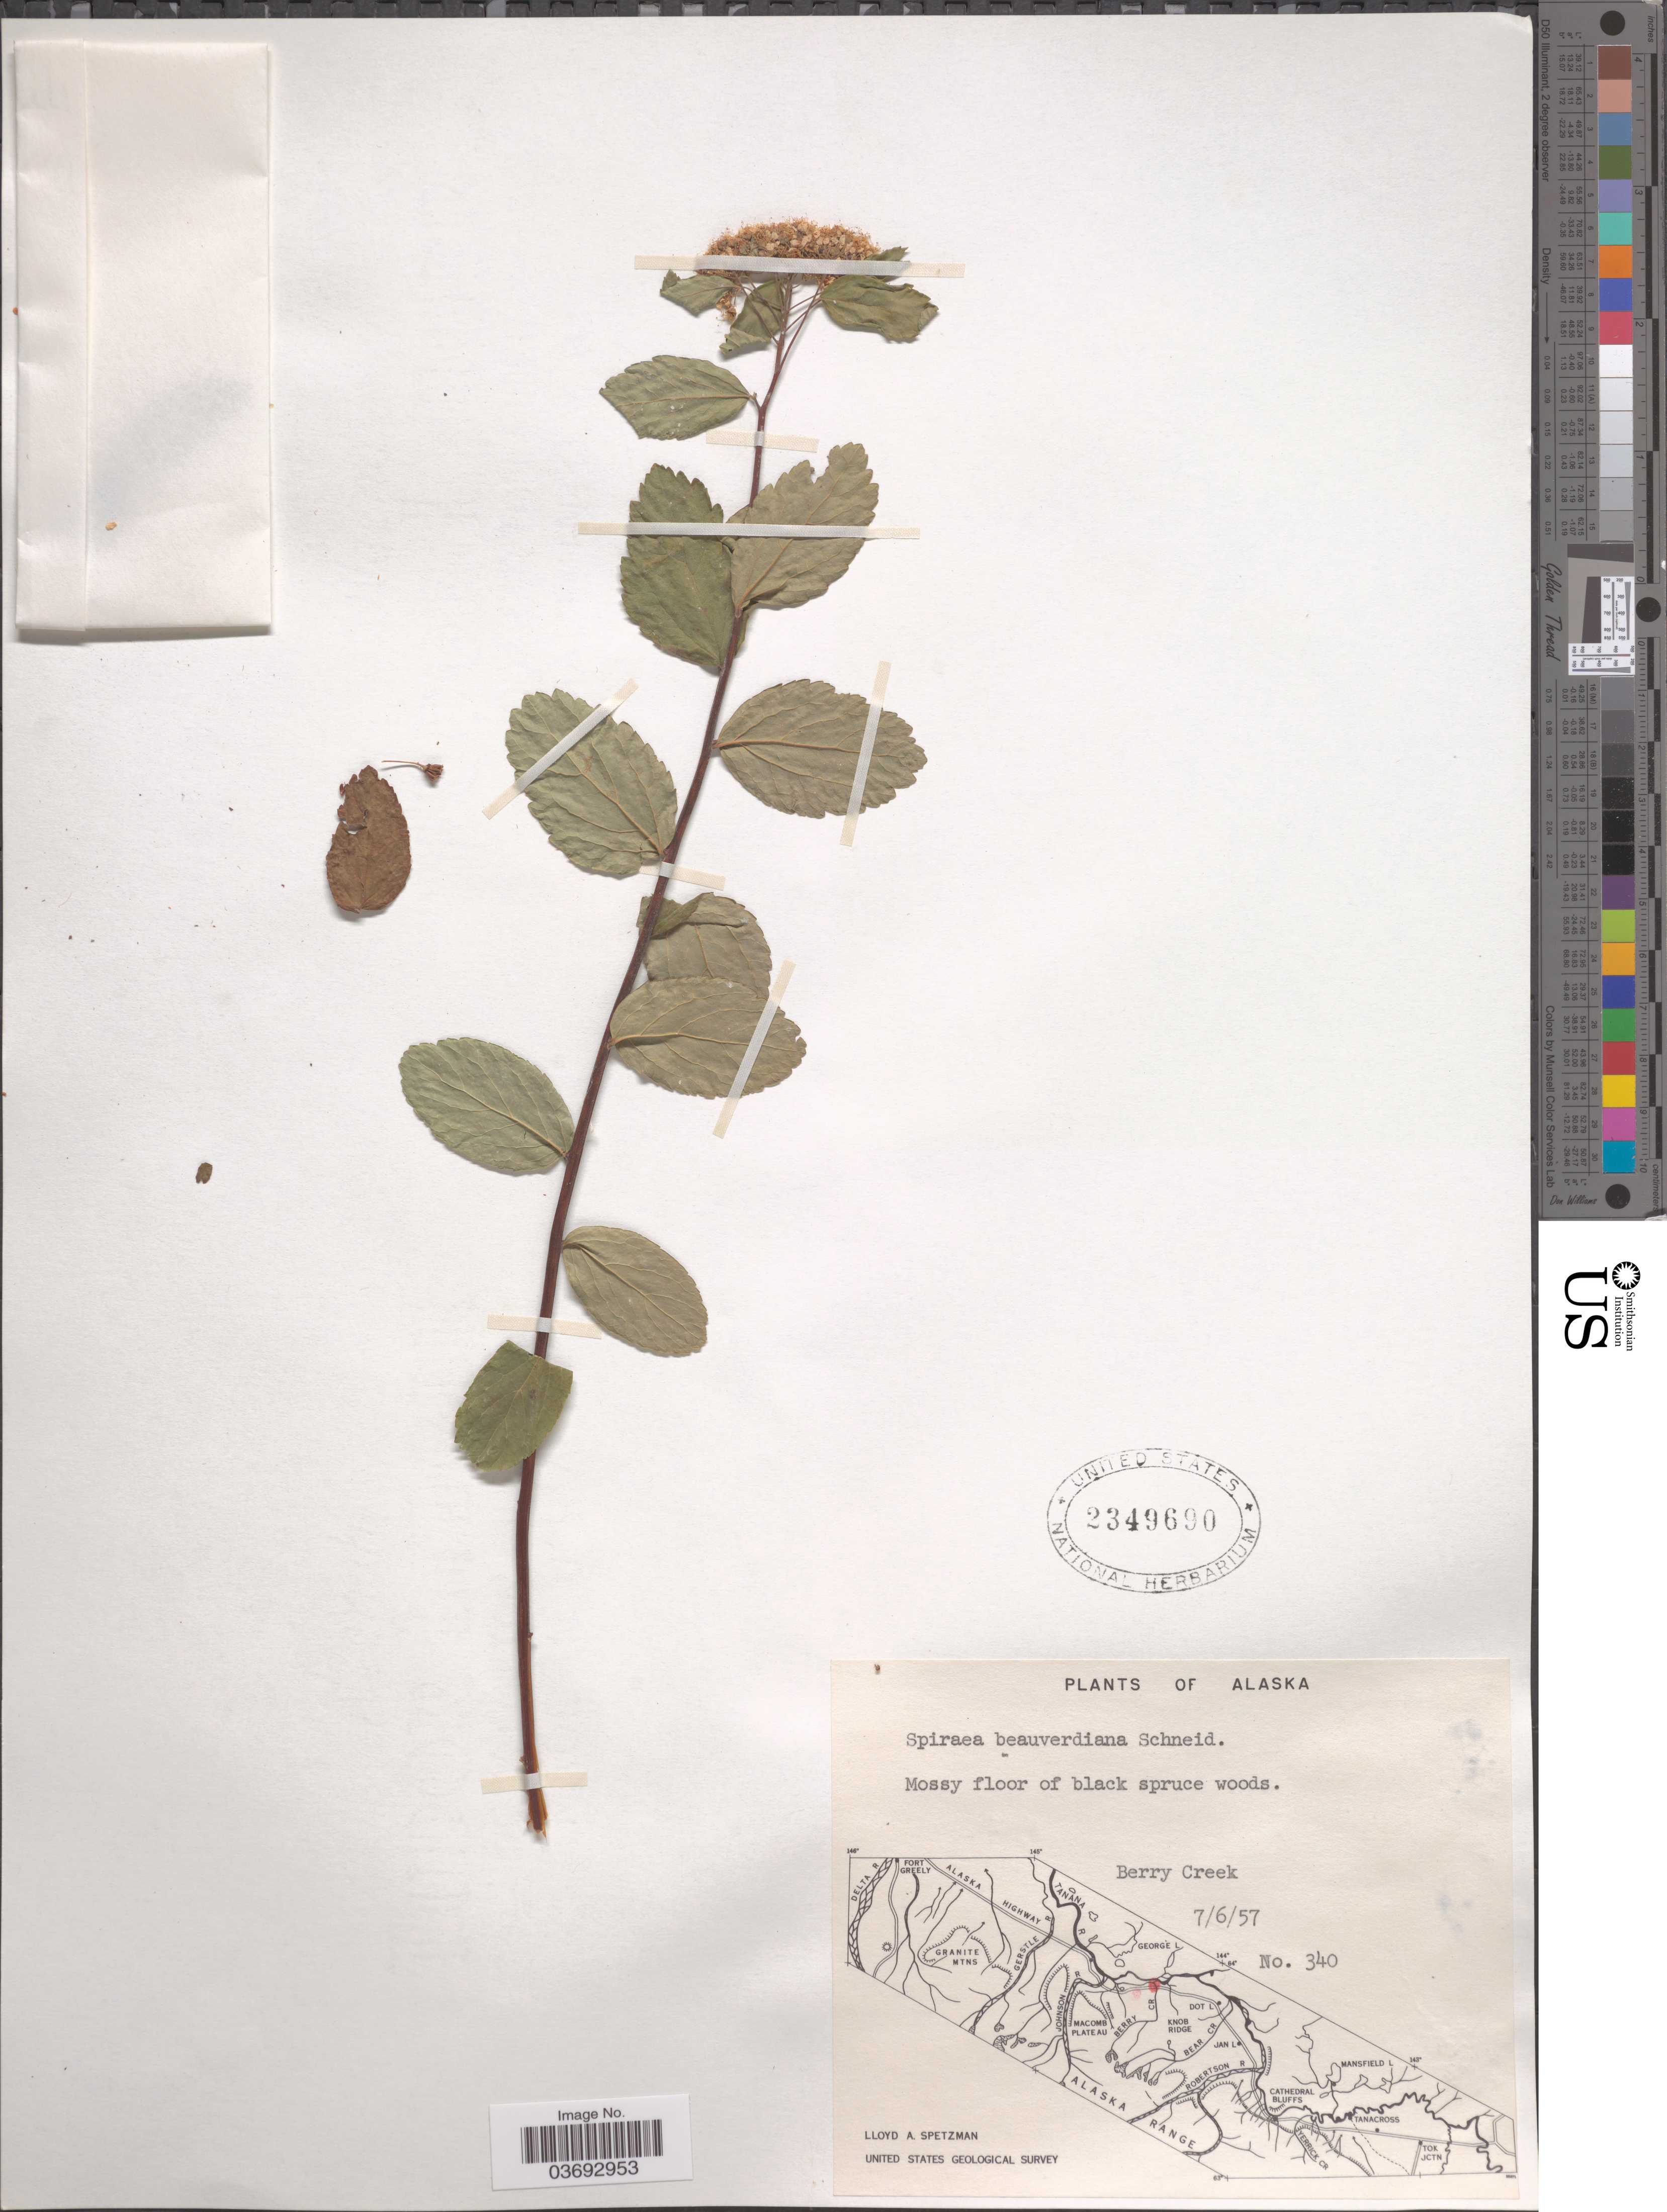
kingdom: Plantae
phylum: Tracheophyta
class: Magnoliopsida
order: Rosales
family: Rosaceae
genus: Spiraea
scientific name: Spiraea stevenii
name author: (C.K. Schneid.) Rydb.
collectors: L. Spetzman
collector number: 340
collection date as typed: Transcribed d/m/y: 6/7/57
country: United States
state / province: Alaska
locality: Berry Creek.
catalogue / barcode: US 2349690